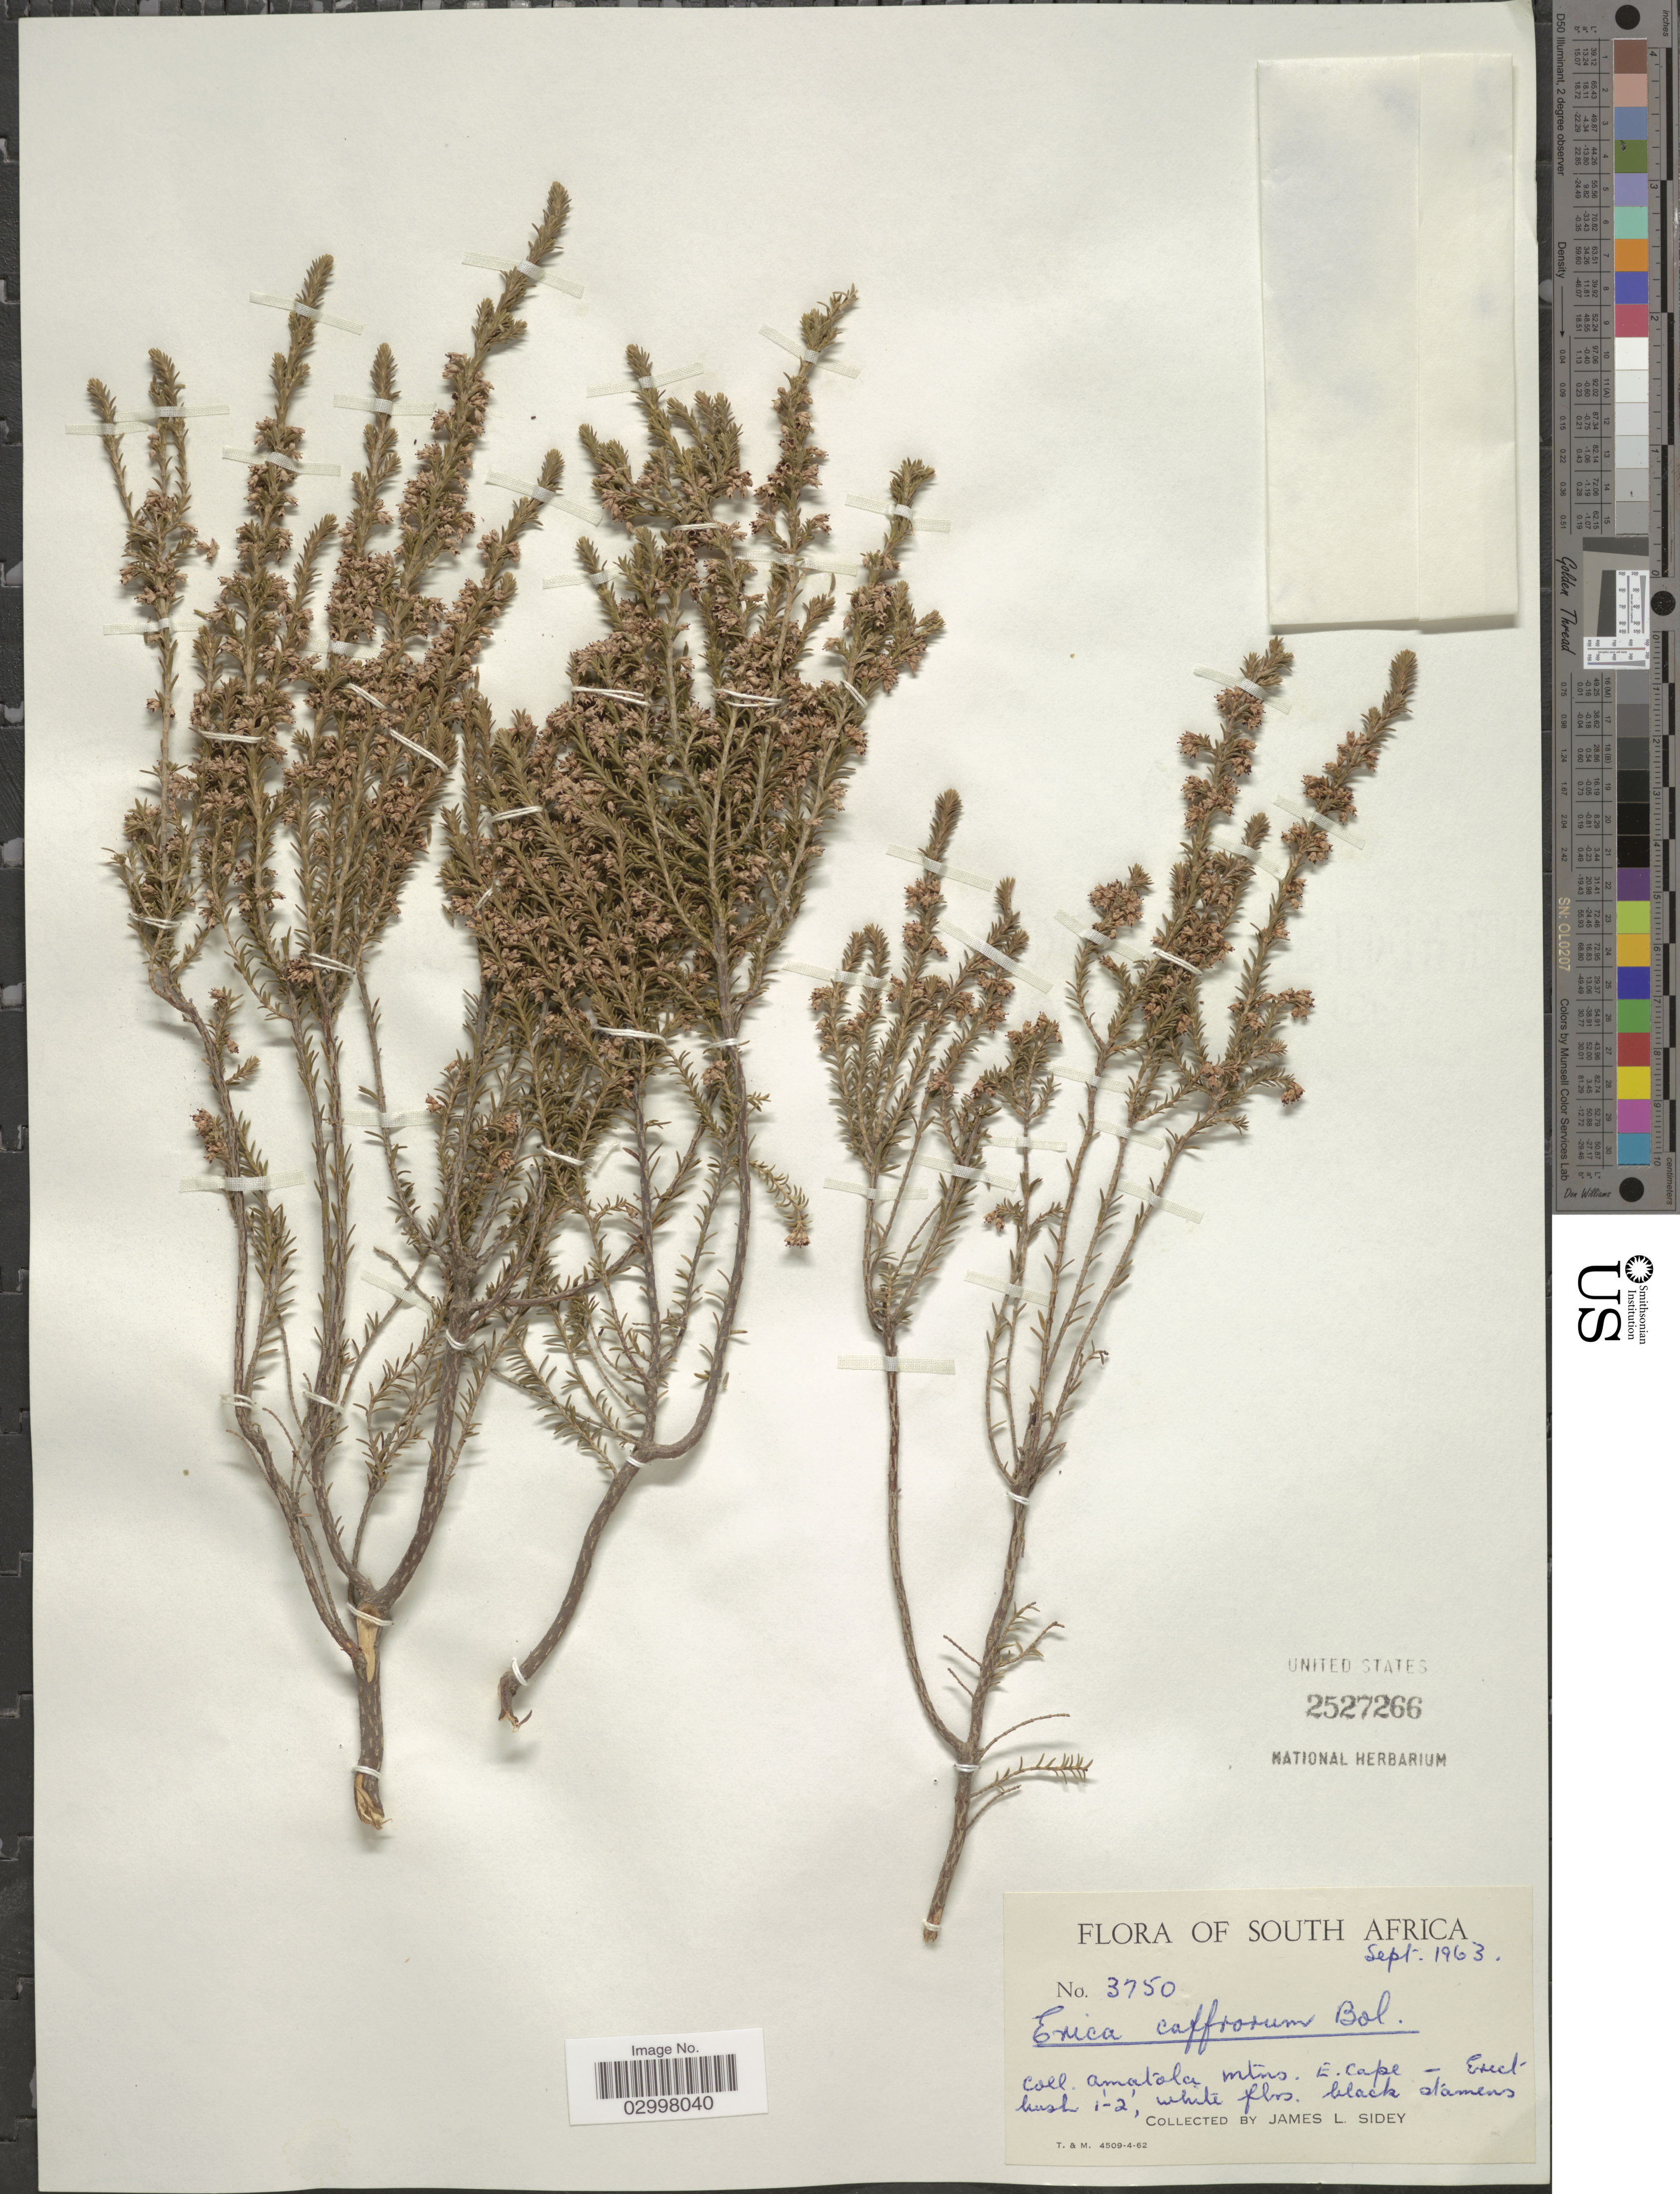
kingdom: Plantae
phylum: Tracheophyta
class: Magnoliopsida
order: Ericales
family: Ericaceae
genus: Erica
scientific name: Erica caffrorum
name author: Bolus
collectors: J. L. Sidey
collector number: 3750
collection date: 1963-09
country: South Africa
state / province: Eastern Cape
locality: Amatola mtns. E. Cape.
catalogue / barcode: US 2527266